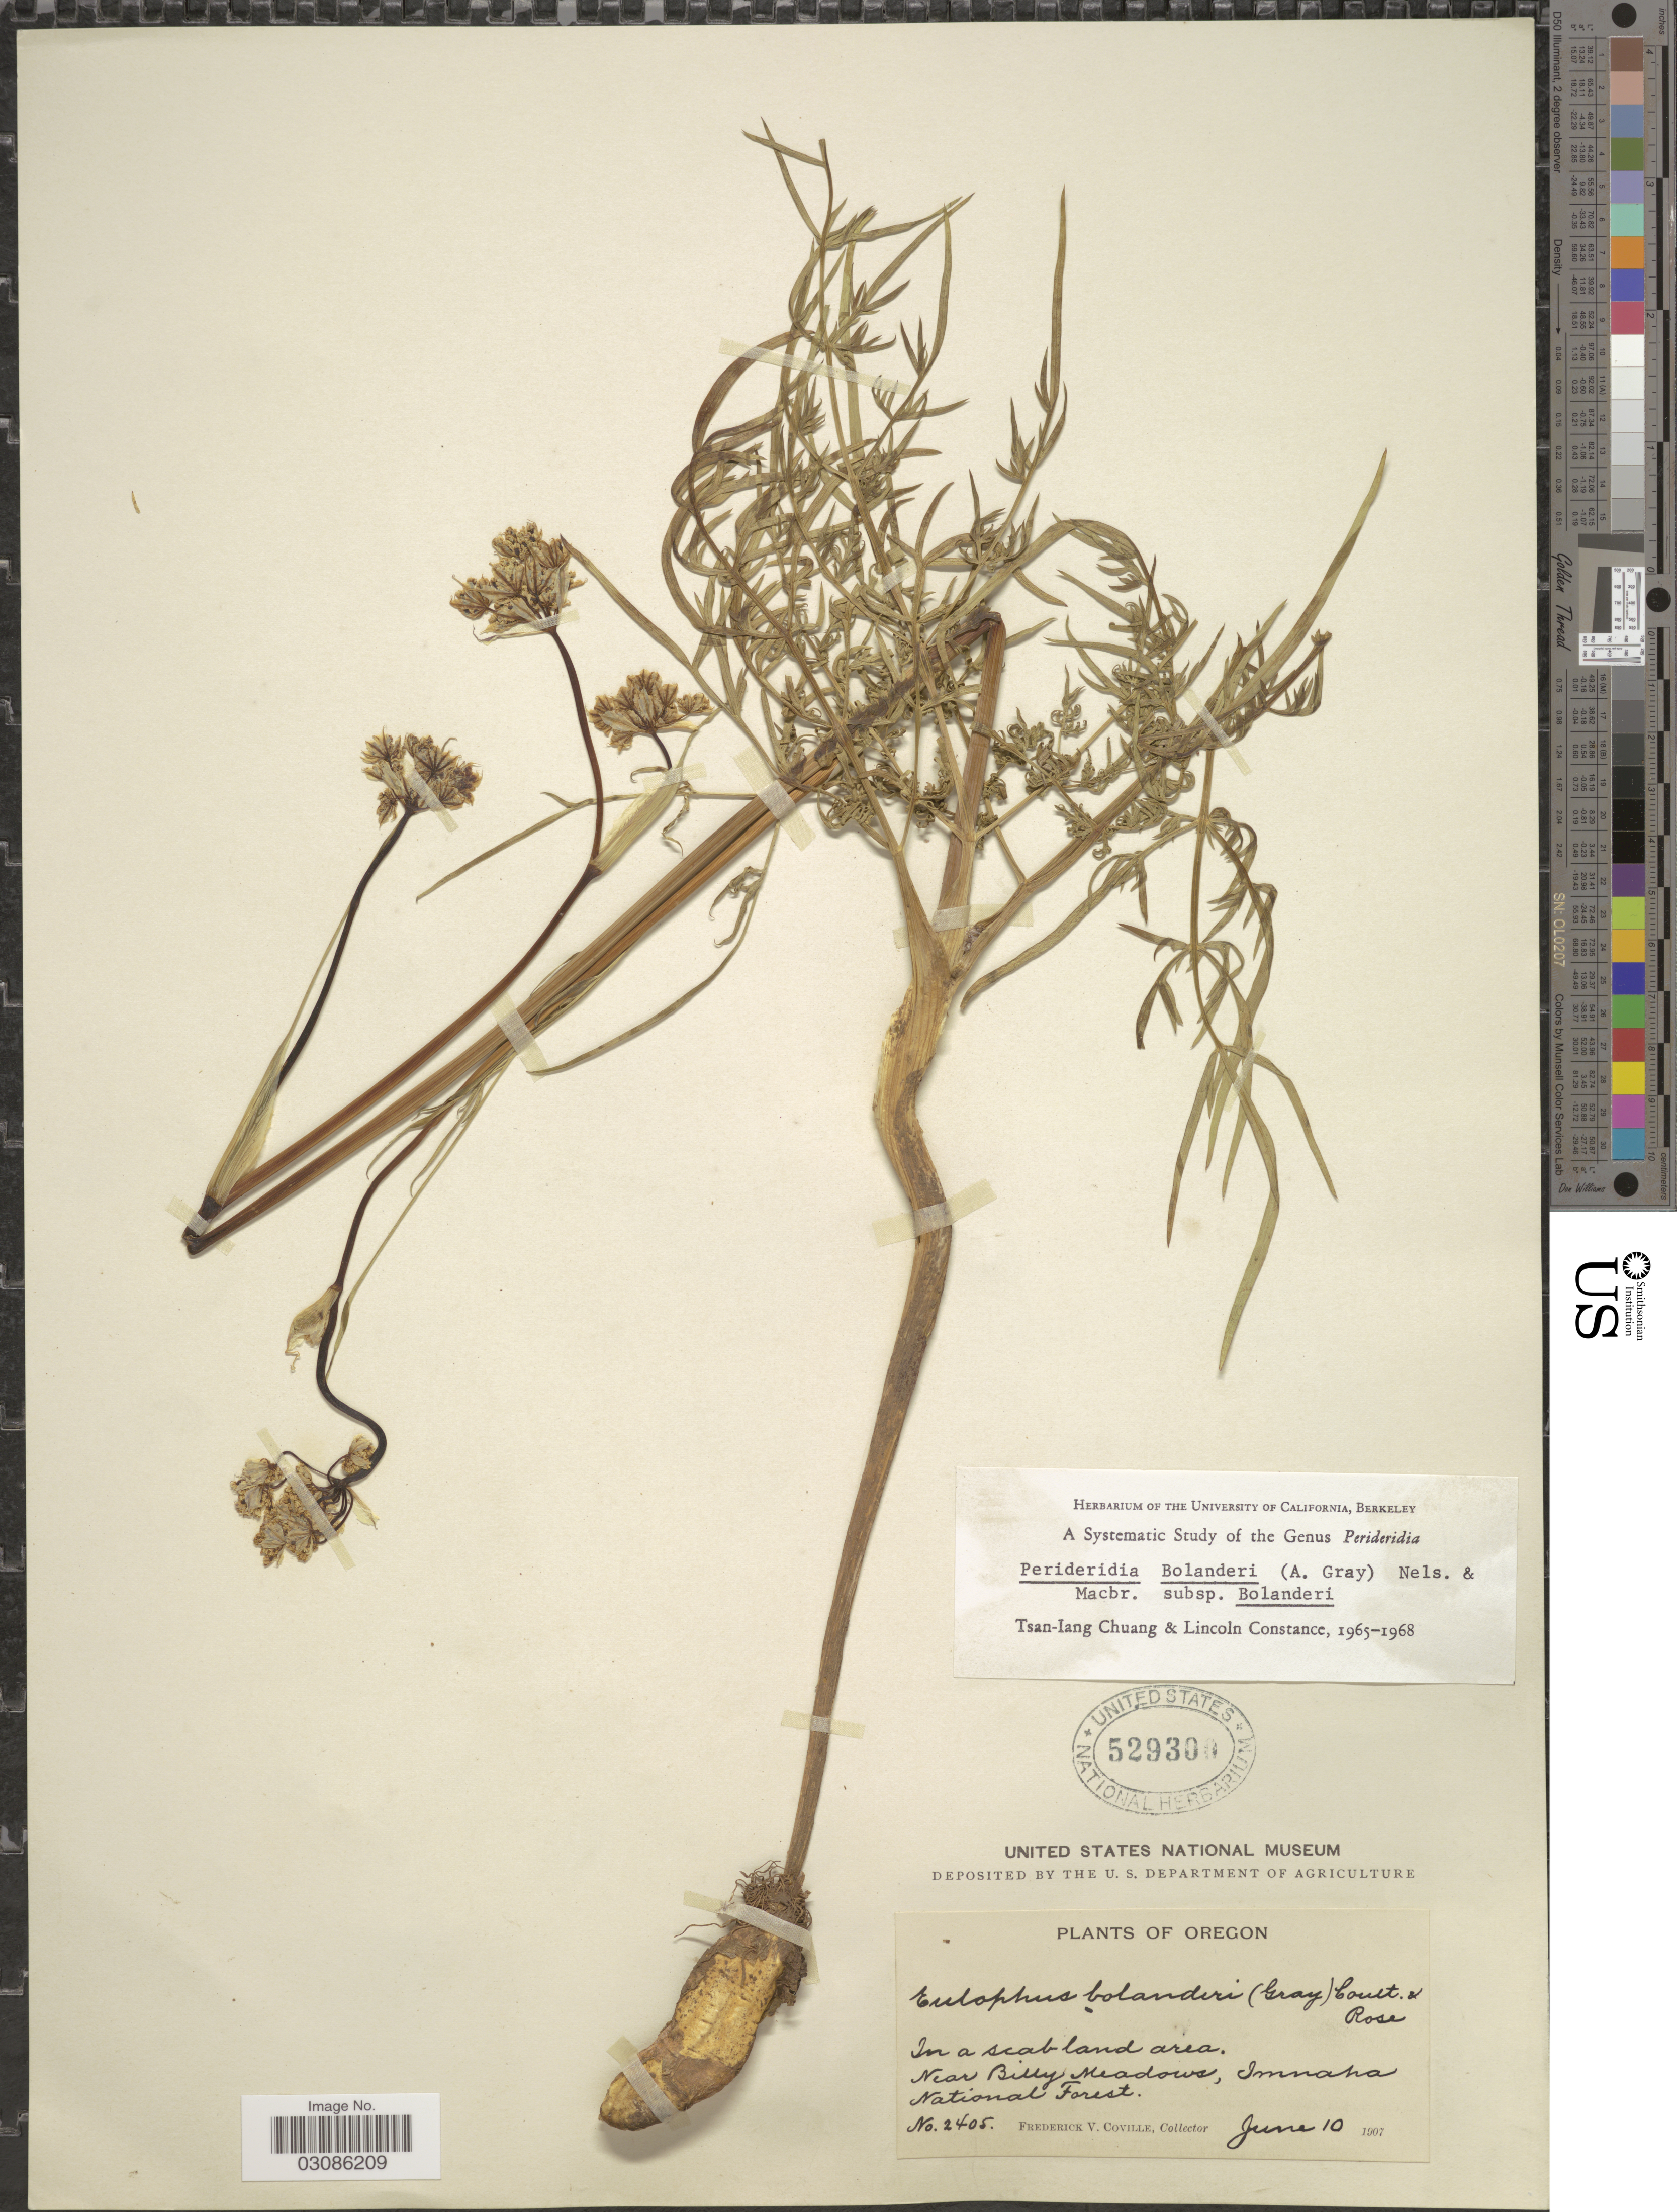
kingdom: Plantae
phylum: Tracheophyta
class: Magnoliopsida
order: Apiales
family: Apiaceae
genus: Perideridia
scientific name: Perideridia bolanderi subsp. bolanderi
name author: (A. Gray) A. Nelson & J.F. Macbr.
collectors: F. V. Coville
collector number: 2405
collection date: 1907-06-10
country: United States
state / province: Oregon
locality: Near Billy Meadows, Imnaha National Forest.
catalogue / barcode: US 529300